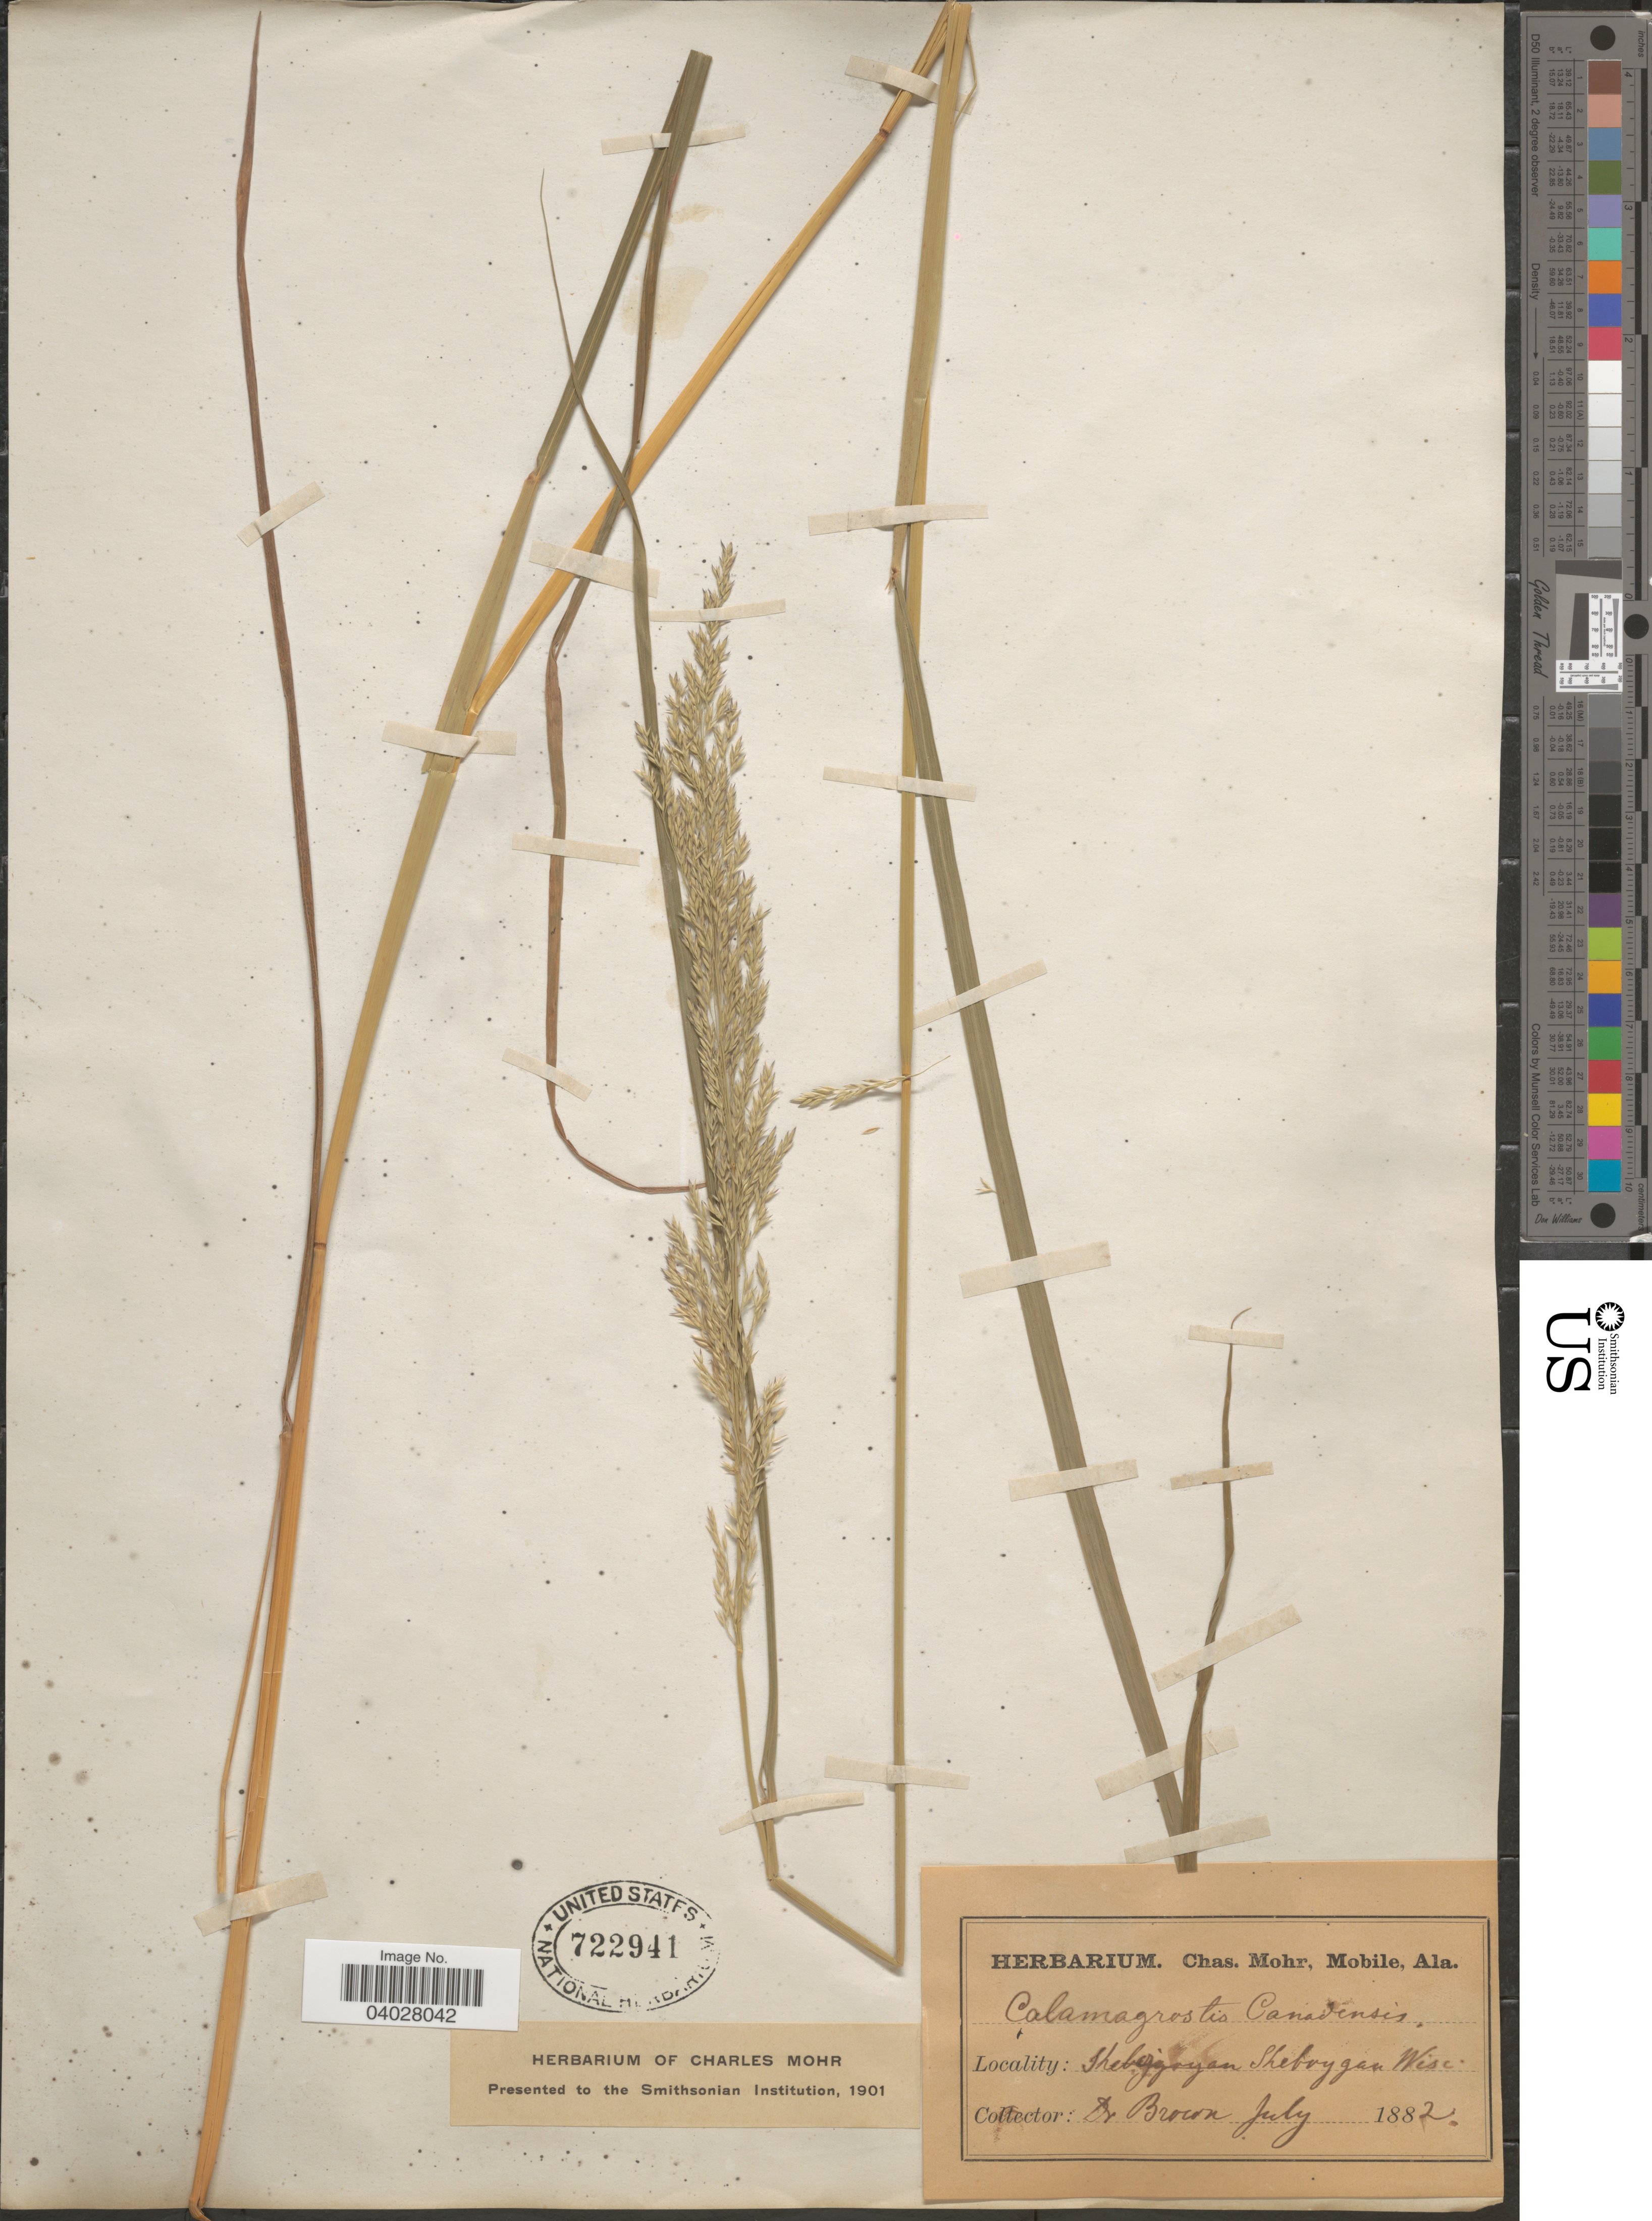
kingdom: Plantae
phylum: Tracheophyta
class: Liliopsida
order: Poales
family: Poaceae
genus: Calamagrostis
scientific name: Calamagrostis canadensis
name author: (Michx.) P. Beauv.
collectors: -- Brown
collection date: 1882-07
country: United States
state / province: Wisconsin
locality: Sheboygan.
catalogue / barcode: US 722941